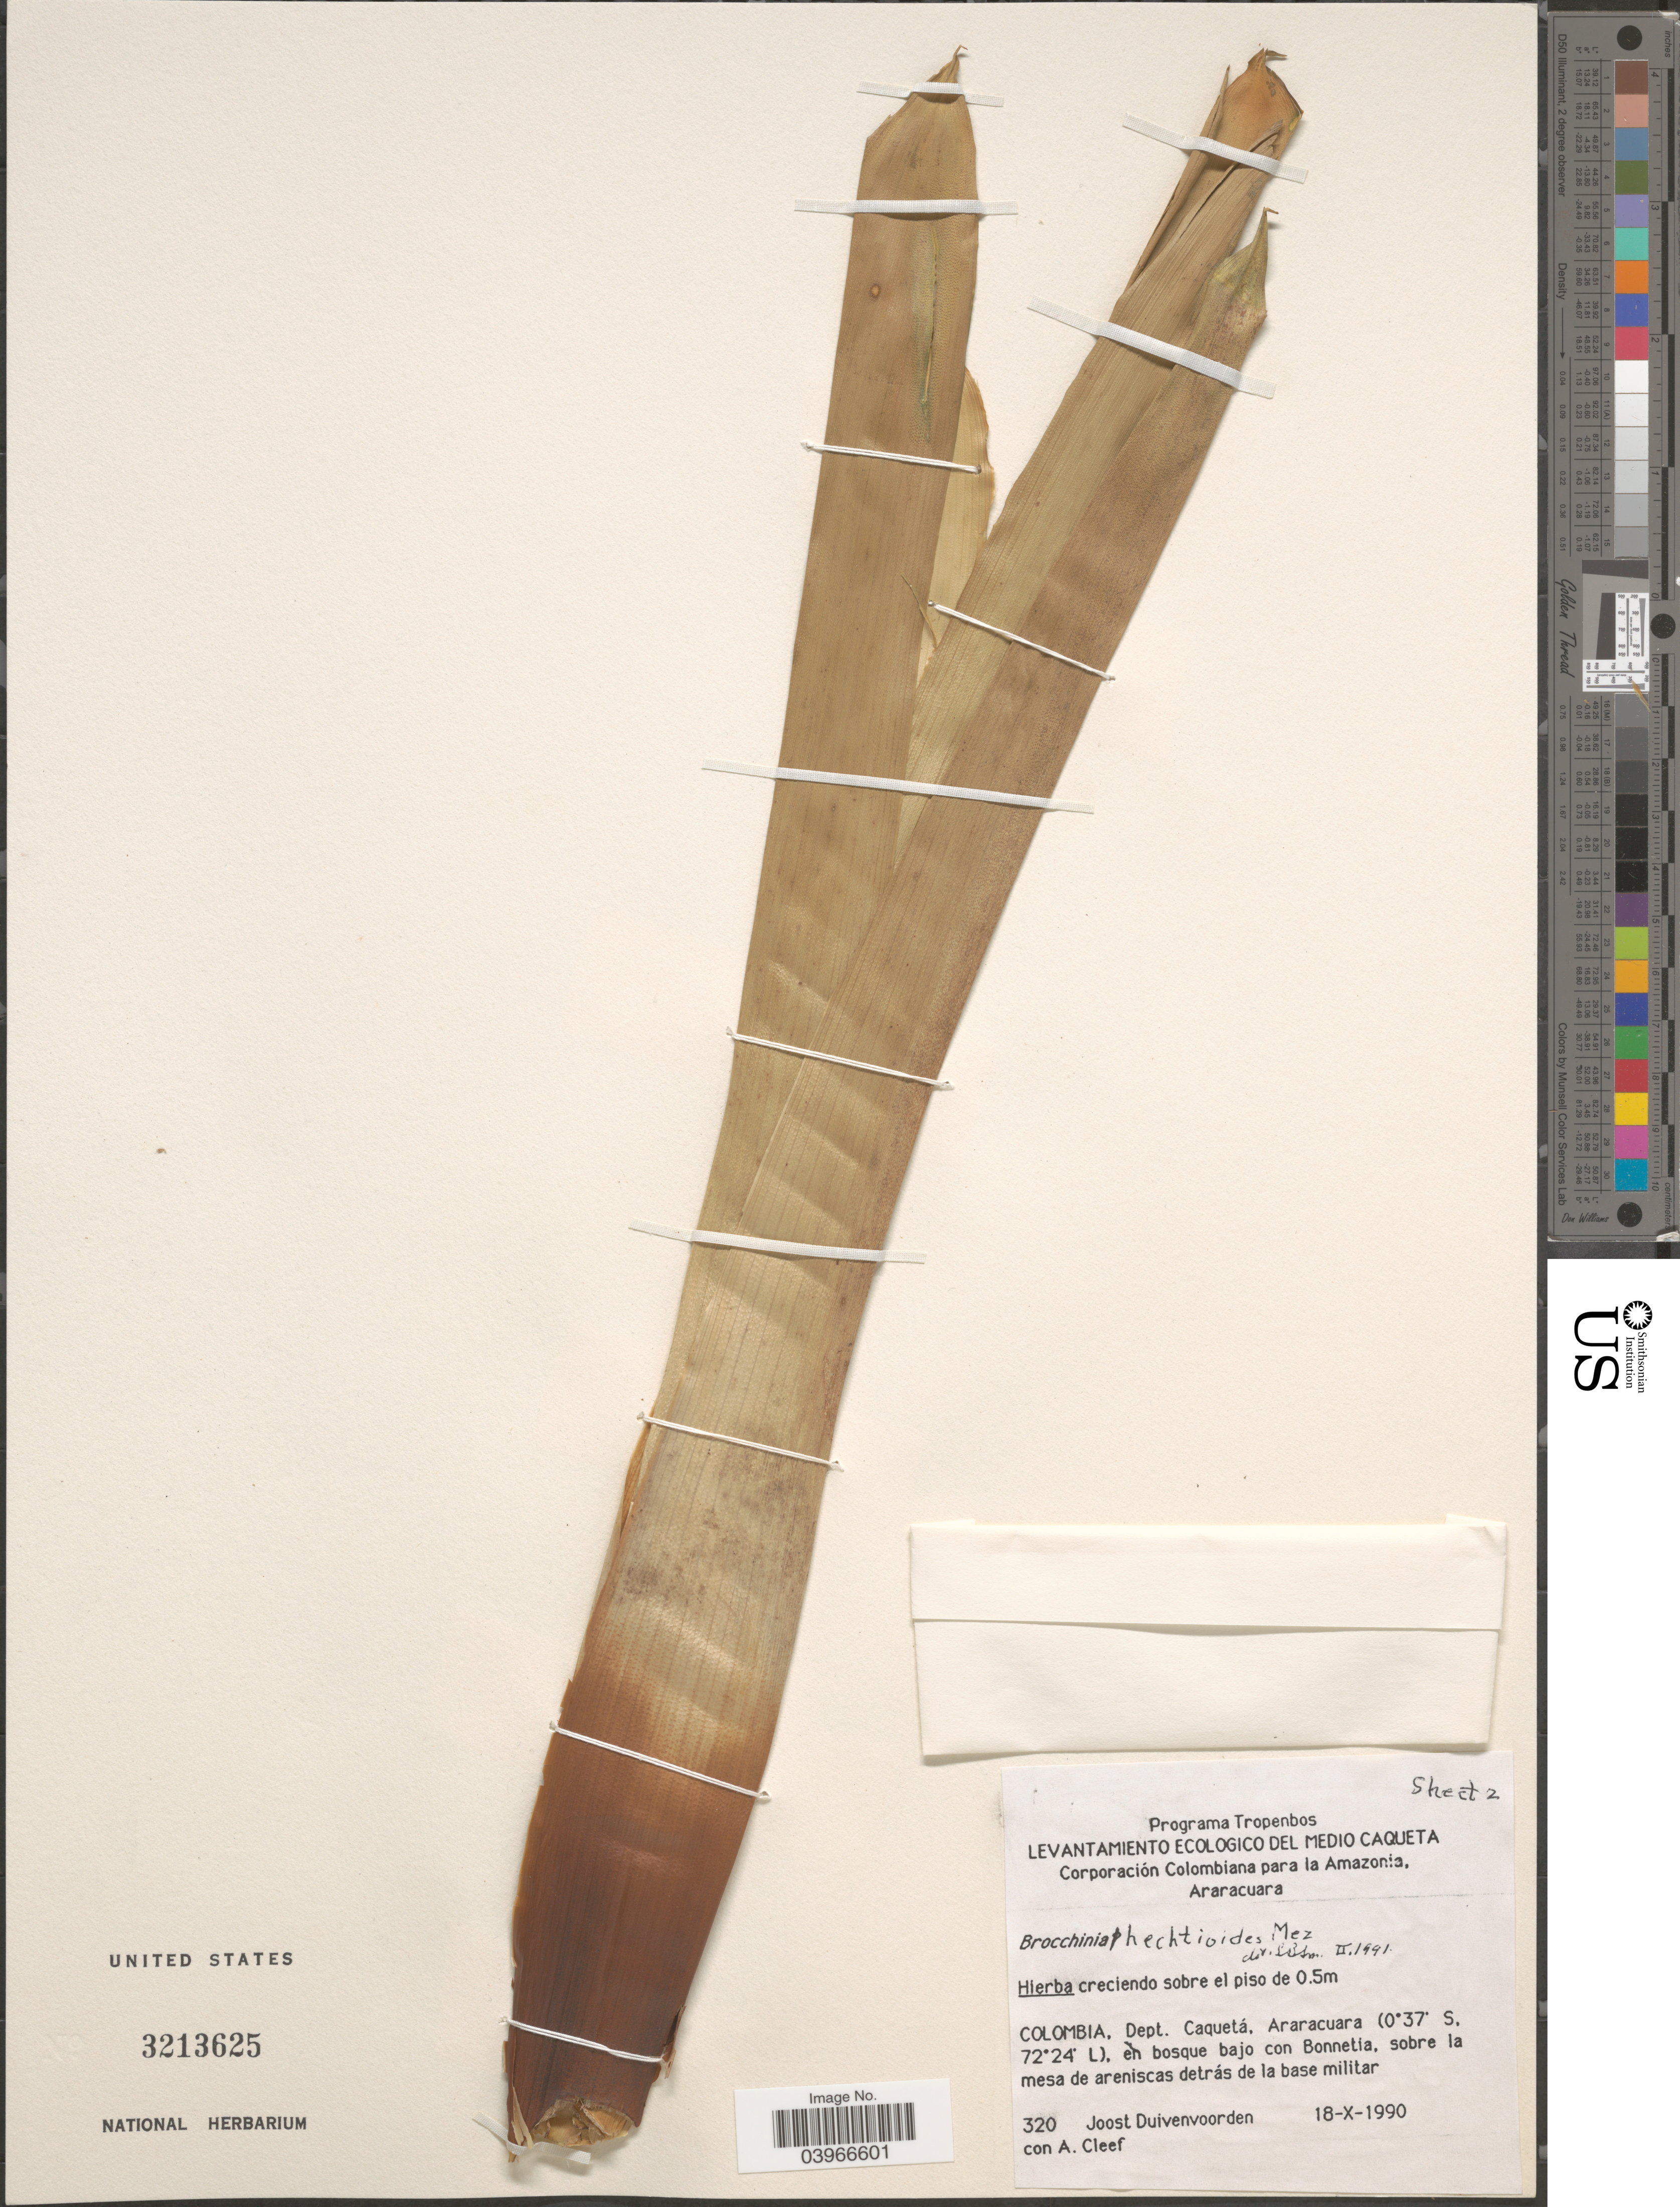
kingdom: Plantae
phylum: Tracheophyta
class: Liliopsida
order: Poales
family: Bromeliaceae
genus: Brocchinia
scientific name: Brocchinia hechtioides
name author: Mez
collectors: J. Duivenvoorden & A. M. Cleef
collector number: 320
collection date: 1990-10-18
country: Colombia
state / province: Caquetá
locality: Dept. Caquetá, Araracuara, en bosque bajo con Bonnetia, sobre la mesa de areniscas detrás de la base militar.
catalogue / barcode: US 3213625